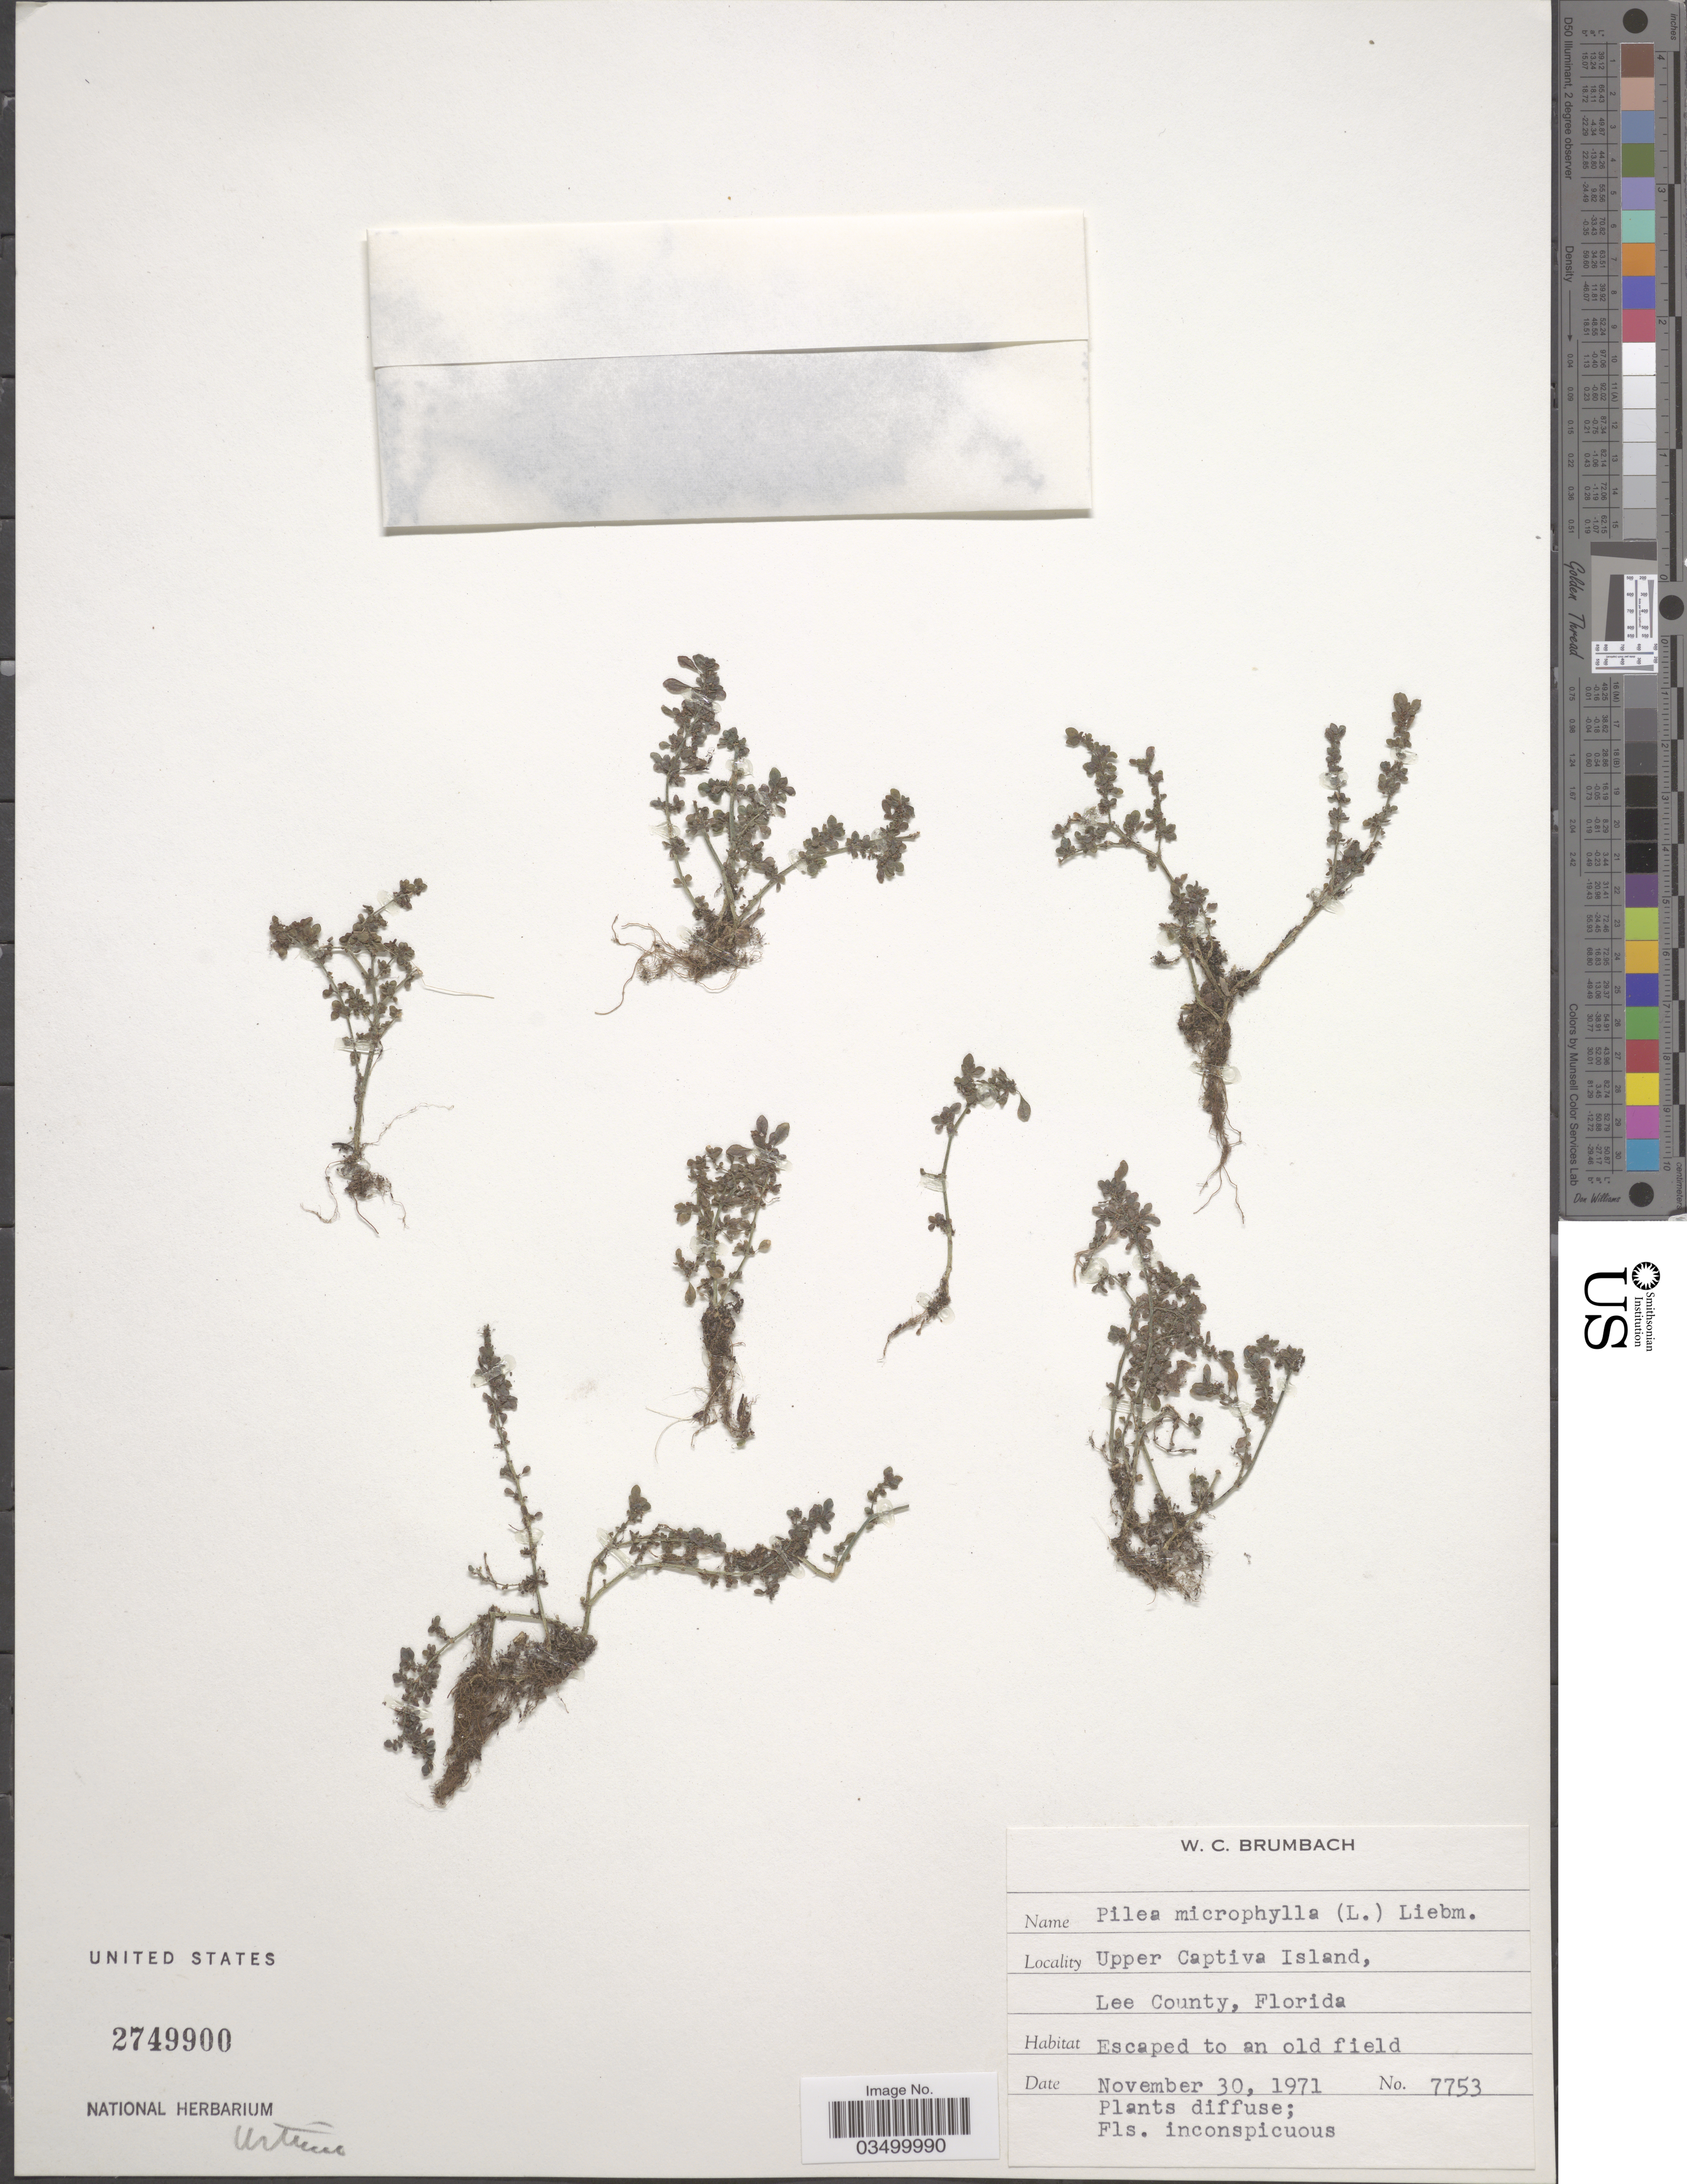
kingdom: Plantae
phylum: Tracheophyta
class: Magnoliopsida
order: Rosales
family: Urticaceae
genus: Pilea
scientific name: Pilea microphylla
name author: (L.) Liebm.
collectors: W. C. Brumbach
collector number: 7753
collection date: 1971-11-30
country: United States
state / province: Florida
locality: Upper Captiva Island, Lee County.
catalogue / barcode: US 2749900